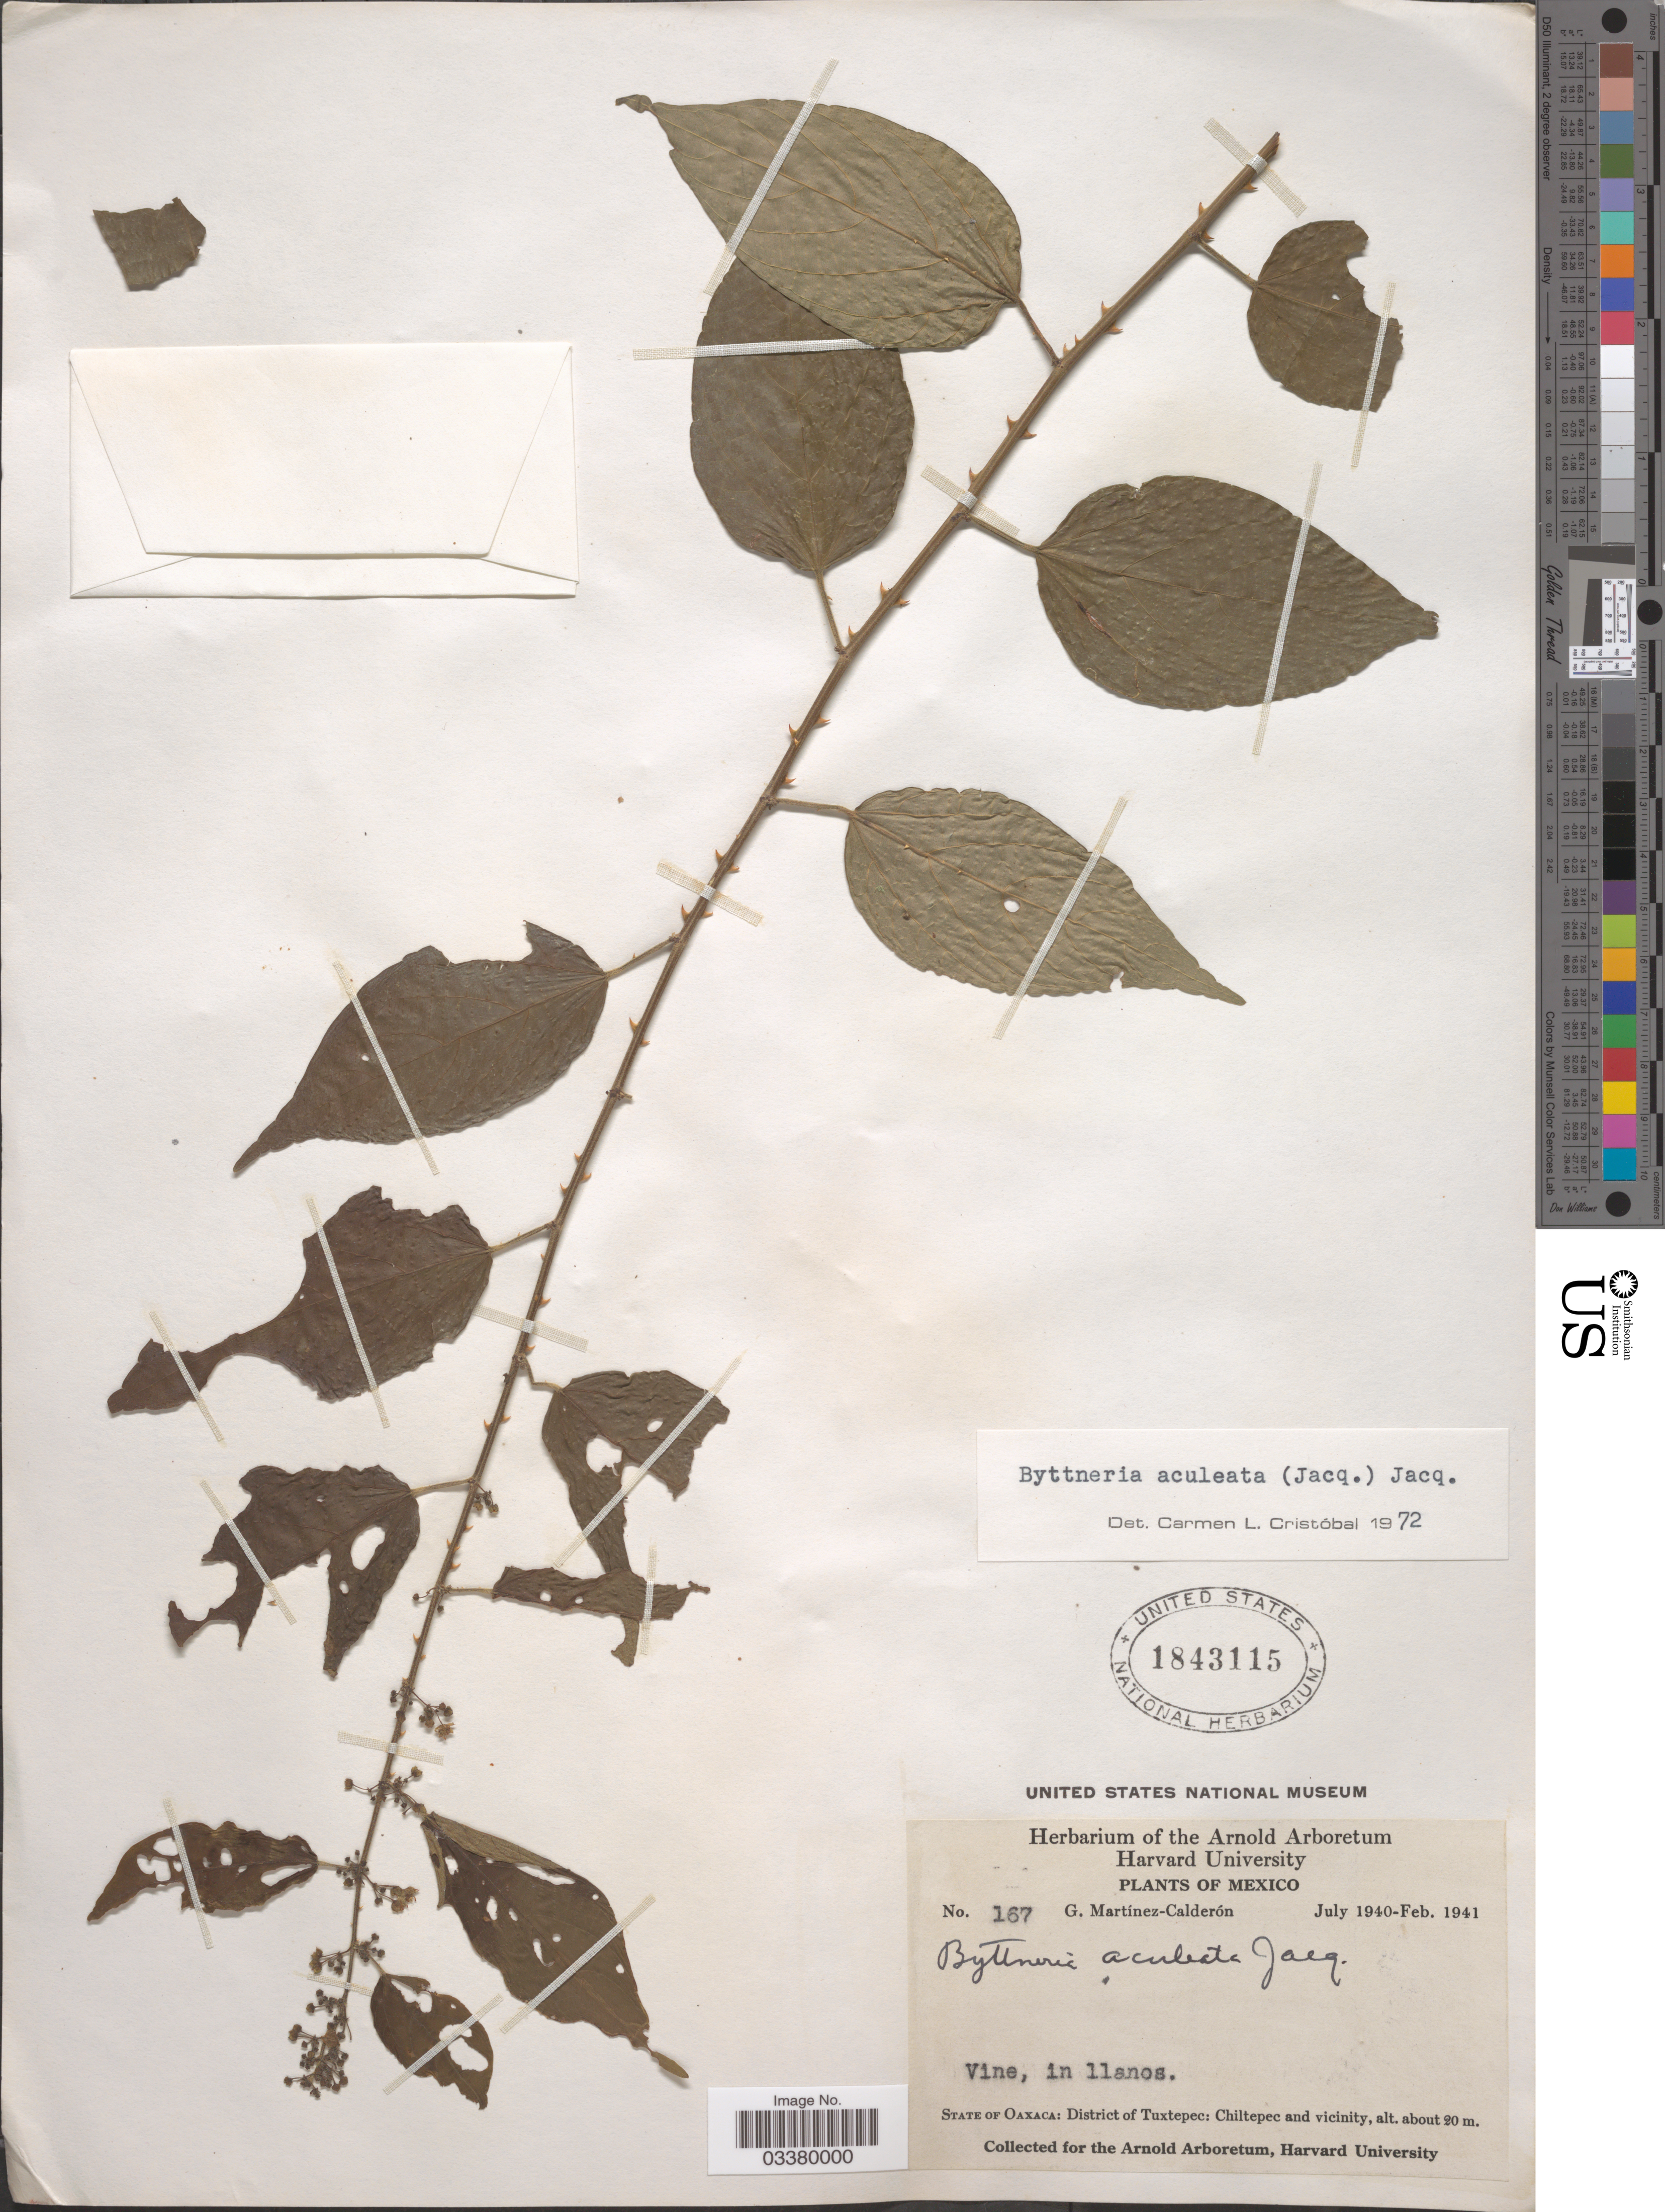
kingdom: Plantae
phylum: Tracheophyta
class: Magnoliopsida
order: Malvales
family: Malvaceae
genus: Byttneria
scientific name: Byttneria aculeata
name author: (Jacq.) Jacq.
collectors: G. Martínez Calderón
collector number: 167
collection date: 1940-07/1941-02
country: Mexico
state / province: Oaxaca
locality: District of Tuxtepec: Chiltepec and vicinity.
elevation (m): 20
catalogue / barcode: US 1843115